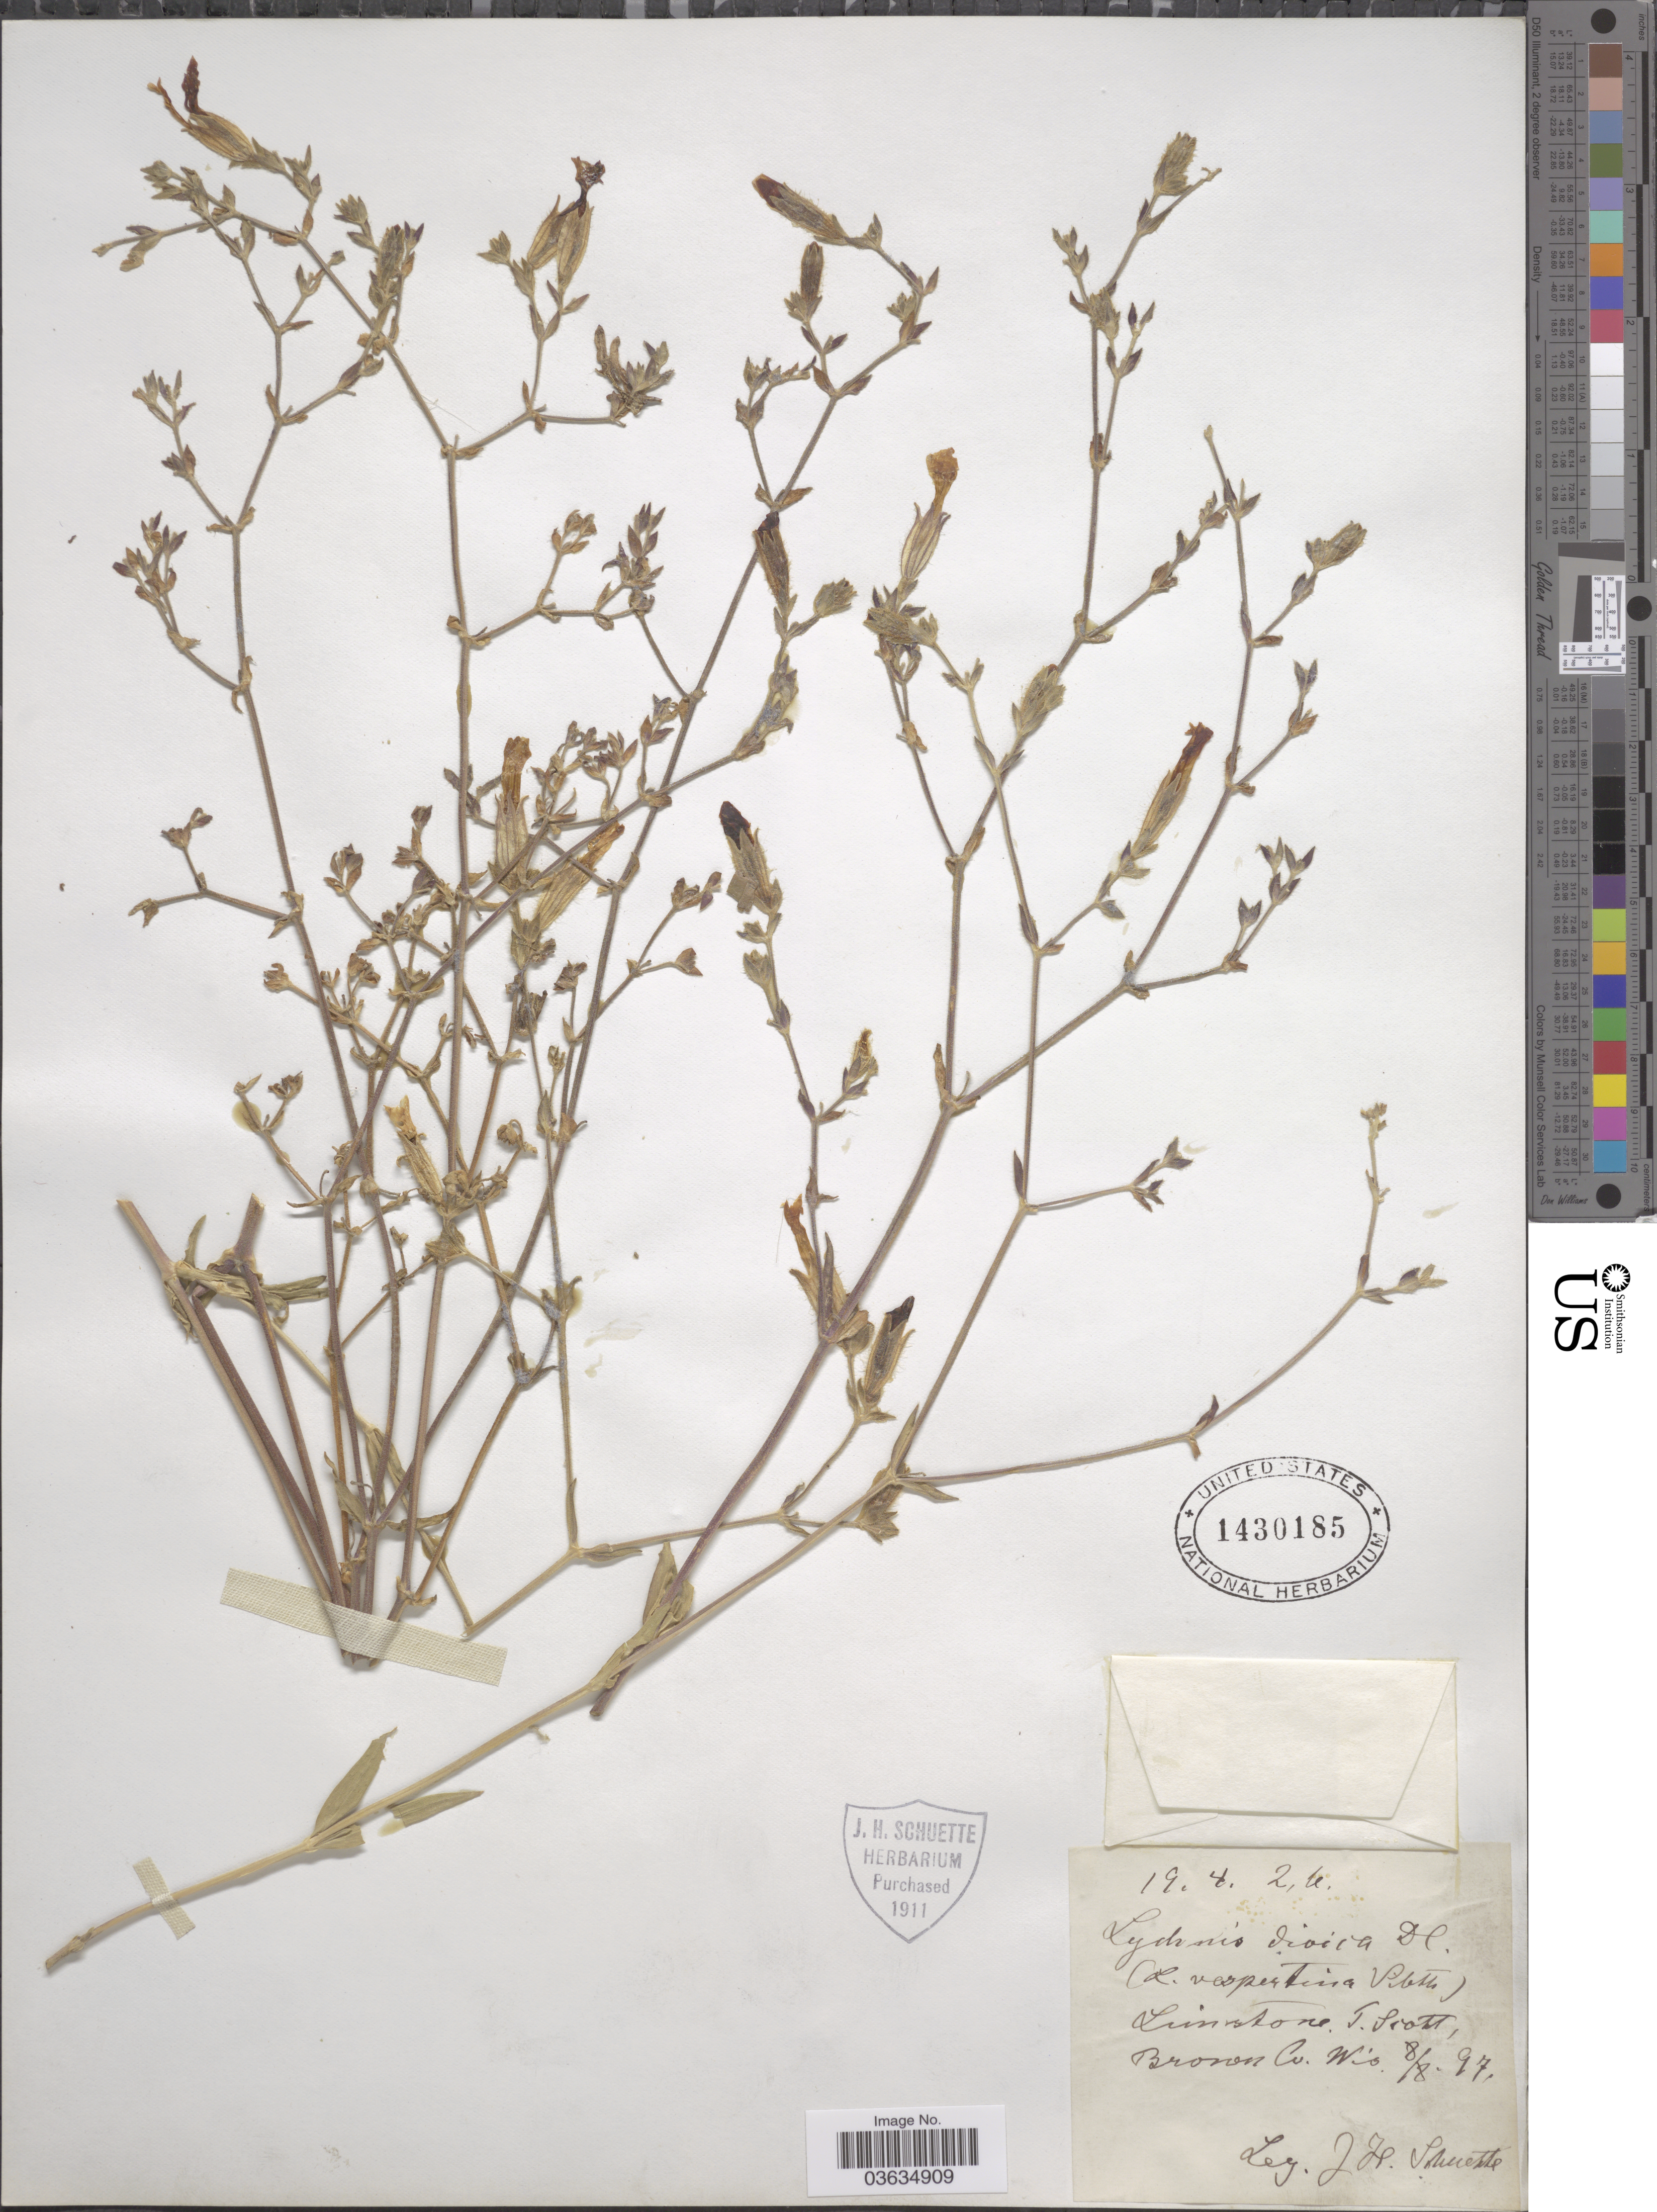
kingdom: Plantae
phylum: Tracheophyta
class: Magnoliopsida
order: Caryophyllales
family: Caryophyllaceae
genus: Silene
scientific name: Silene dioica subsp. dioica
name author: (L.) Clairv.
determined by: Strong, Mark T., (BOT), Smithsonian Institution - National Museum of Natural History (UNITED STATES)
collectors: J. H. Schuette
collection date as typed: Transcribed d/m/y: 8/8/97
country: United States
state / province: Wisconsin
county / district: Brown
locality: Limestone. T. Scott [Town of Scott], Brown Co.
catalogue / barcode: US 1430185